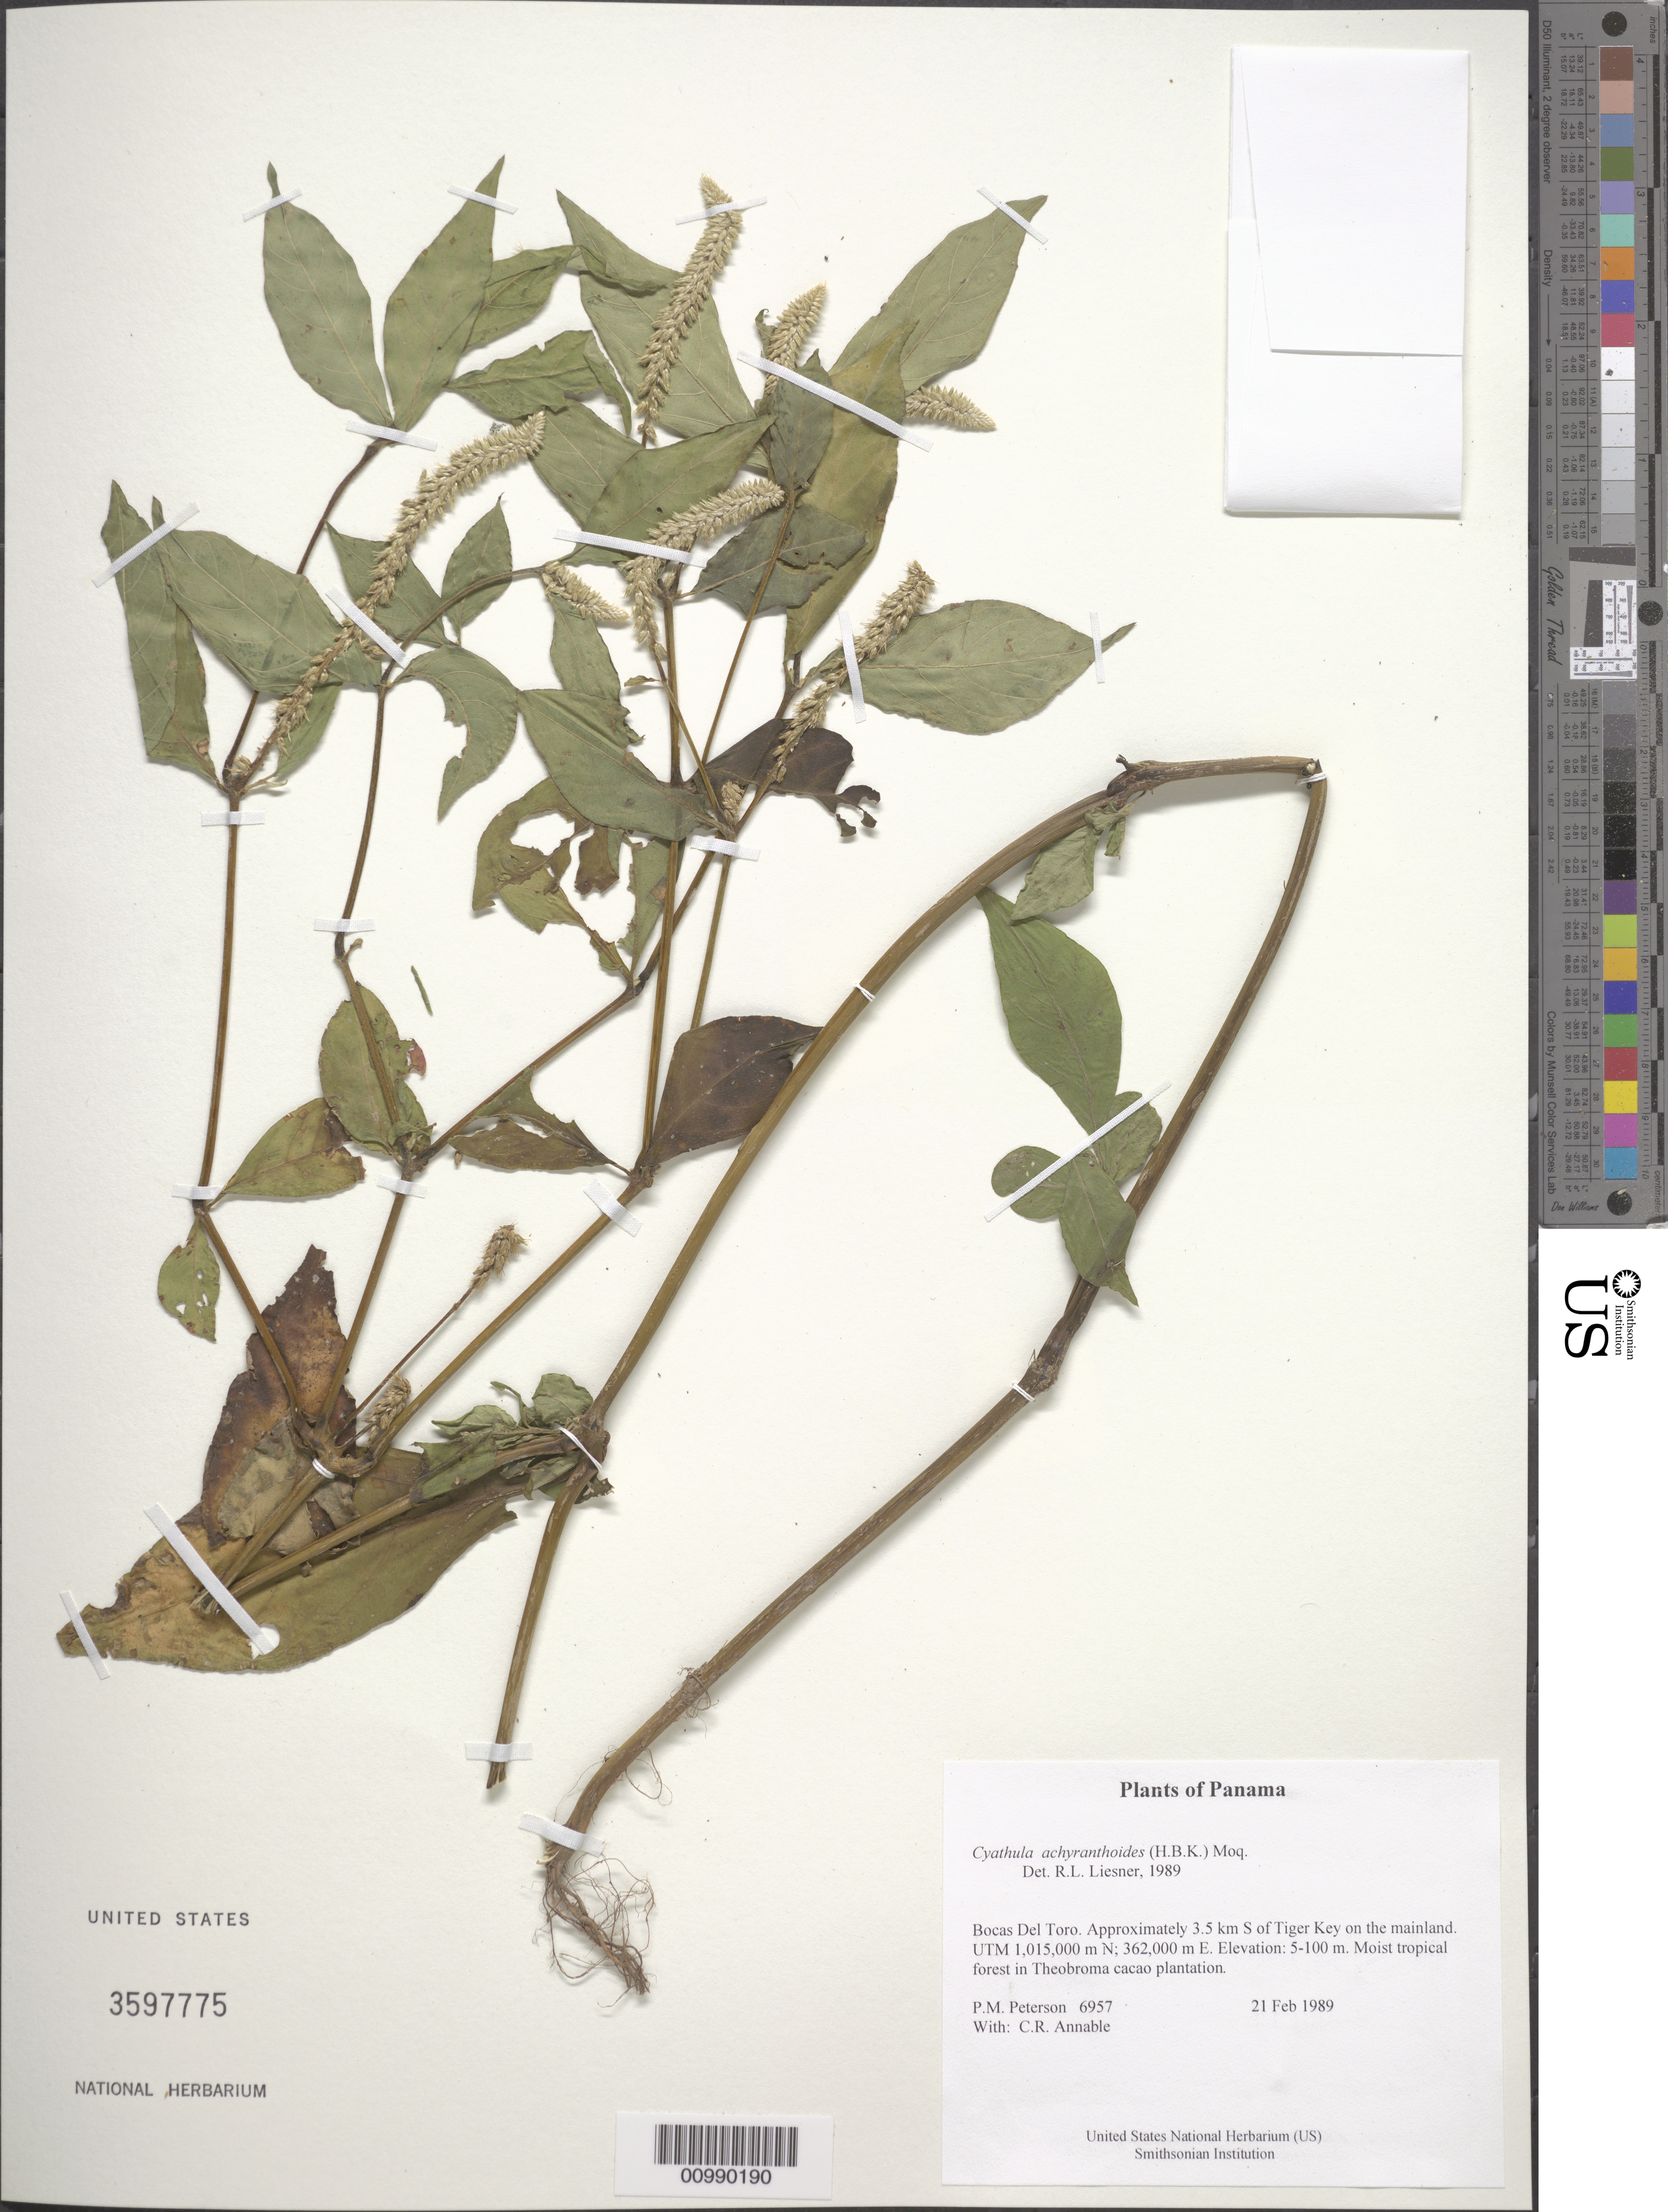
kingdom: Plantae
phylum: Tracheophyta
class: Magnoliopsida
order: Caryophyllales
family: Amaranthaceae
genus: Cyathula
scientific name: Cyathula achyranthoides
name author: (Kunth) Moq.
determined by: Liesner, R. L.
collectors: P. M. Peterson & C. R. Annable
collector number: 06957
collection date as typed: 21 Feb 1989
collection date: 1989-02-21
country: Panama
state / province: Bocas del Toro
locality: Approximately 3.5 km S of Tiger Key on the mainland. UTM 1,015,000 m N; 362,000 m E.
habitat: Moist tropical forest in Theobroma cacao plantation.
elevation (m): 5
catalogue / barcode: US 3597775